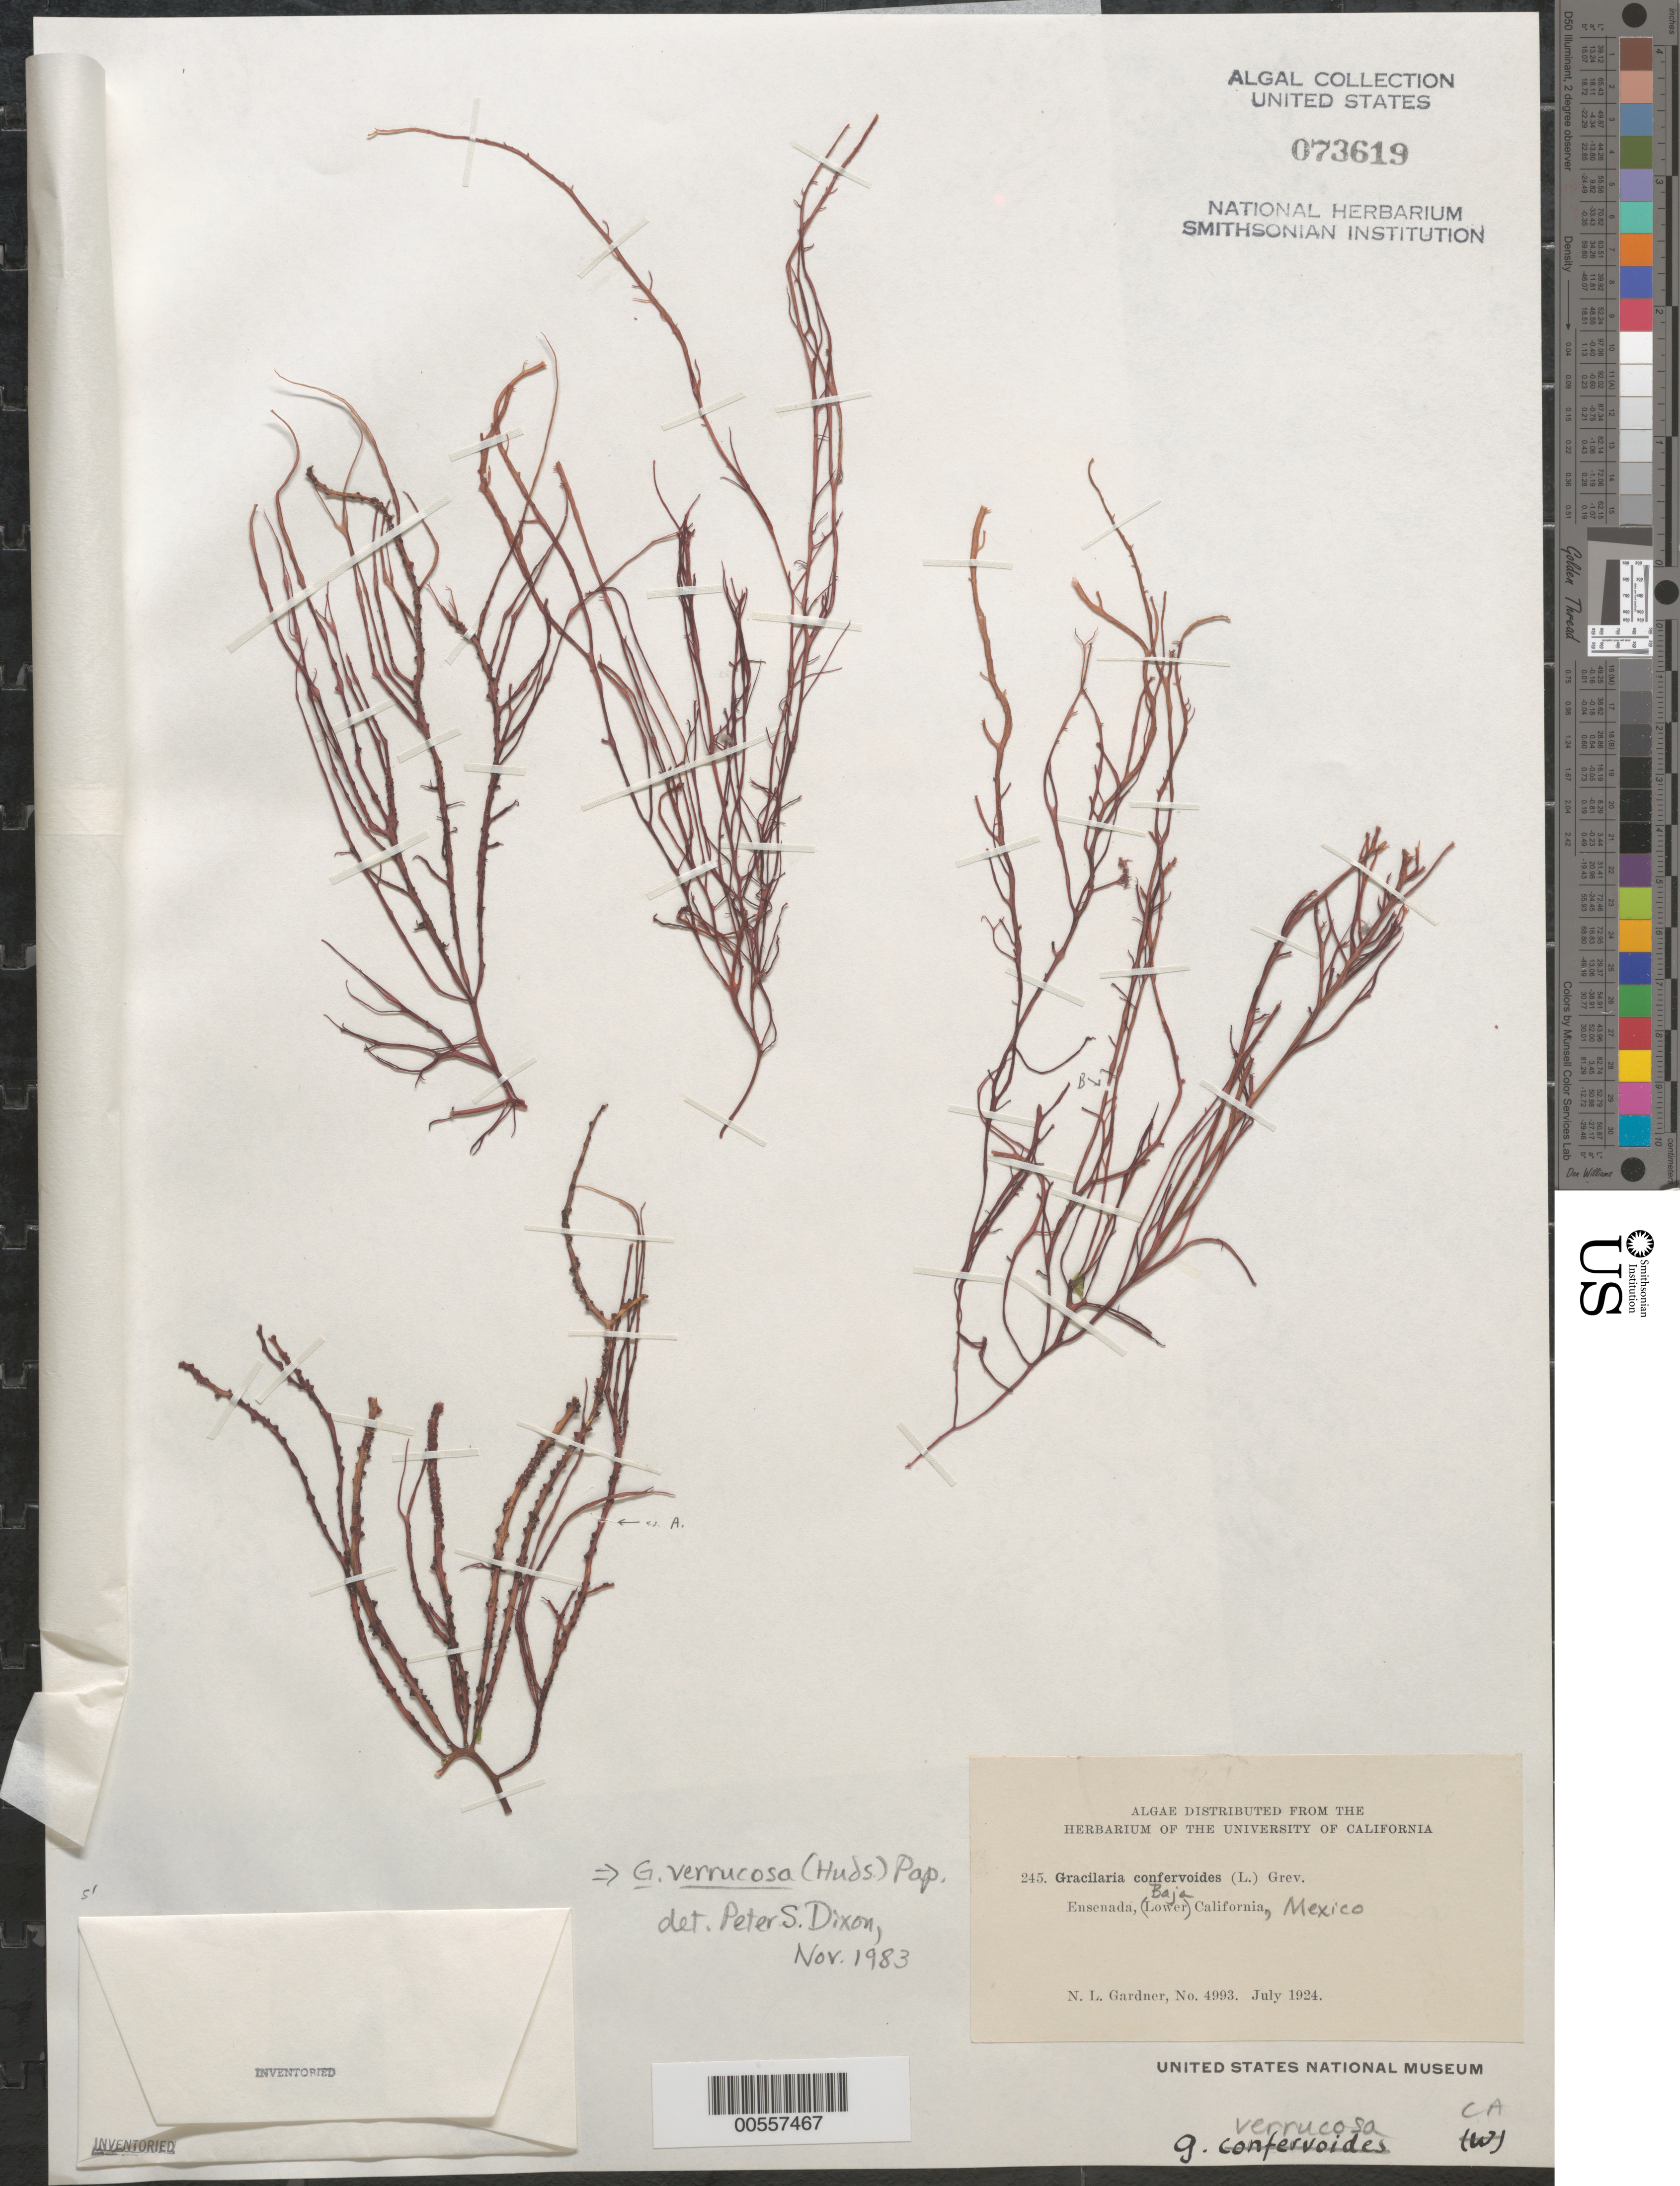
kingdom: Plantae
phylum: Rhodophyta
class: Florideophyceae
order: Gracilariales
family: Gracilariaceae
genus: Gracilariopsis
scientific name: Gracilariopsis longissima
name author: (S.G. Gmel.) Steentoft et al.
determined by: Algae name updating Project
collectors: N. Gardner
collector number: NLG 4993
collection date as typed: Jul 1924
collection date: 1924-07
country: Mexico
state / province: Baja California Norte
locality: Ensenada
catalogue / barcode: US 73619